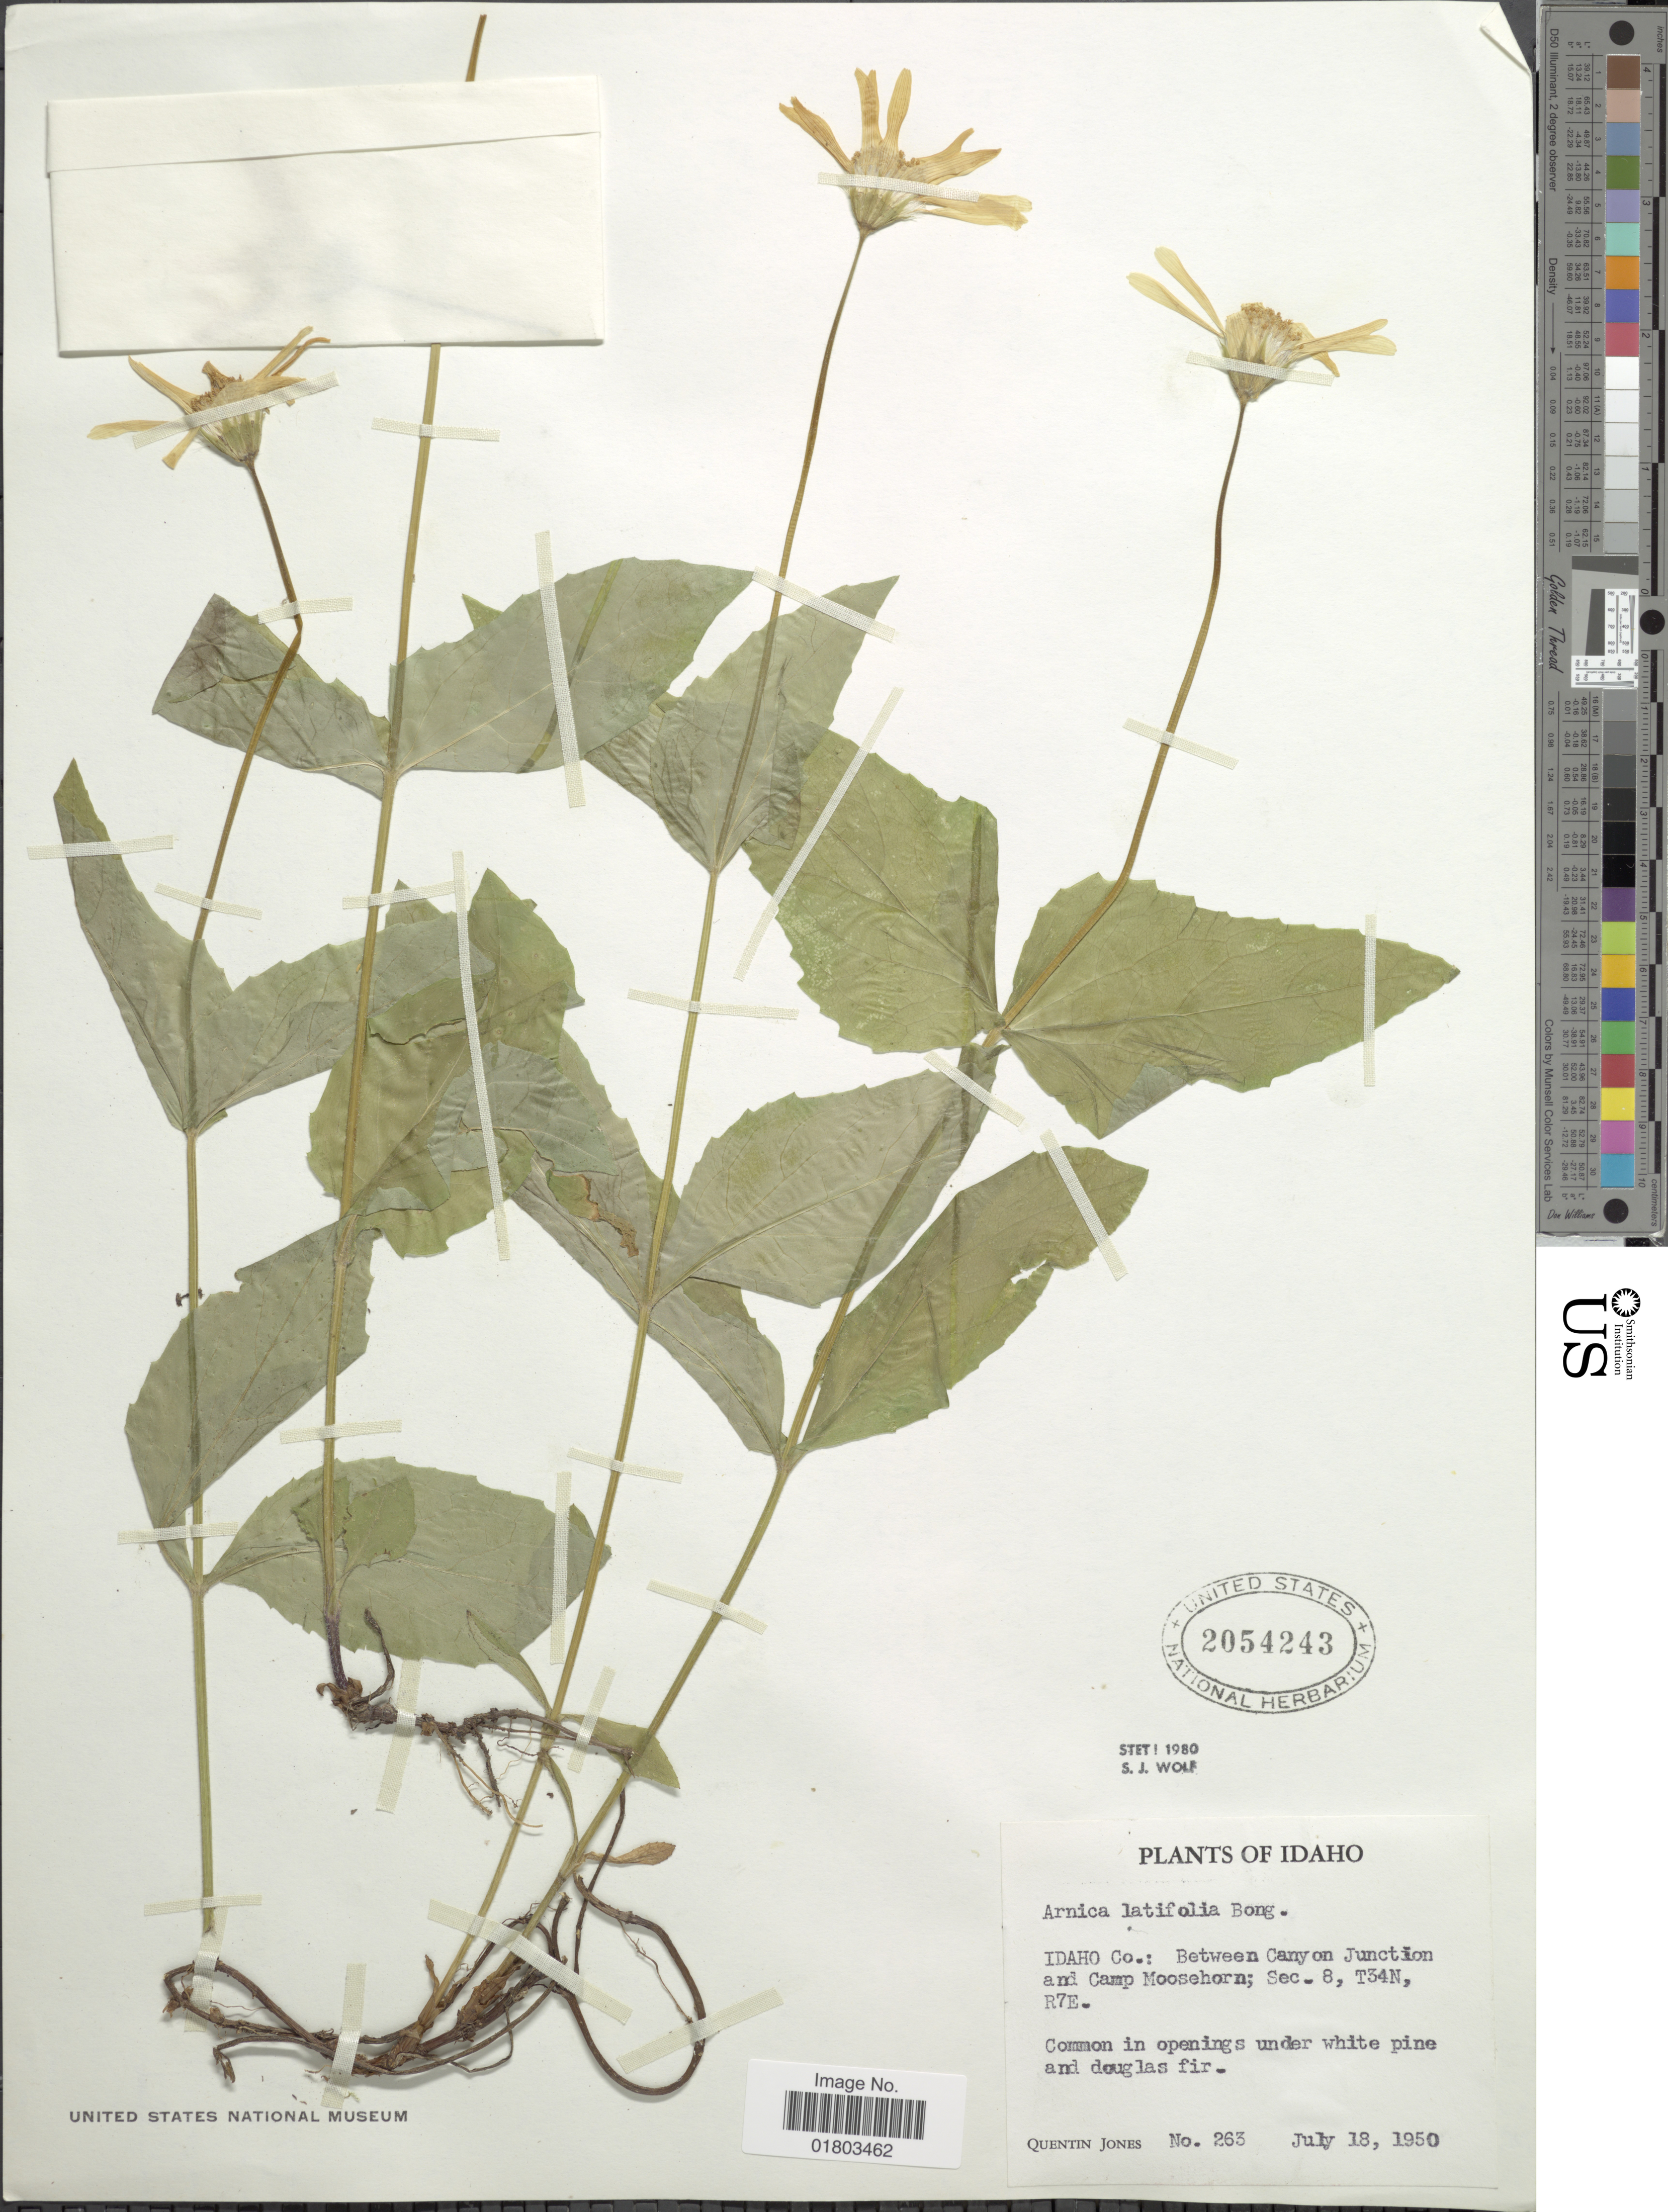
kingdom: Plantae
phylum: Tracheophyta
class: Magnoliopsida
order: Asterales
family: Asteraceae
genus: Arnica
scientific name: Arnica latifolia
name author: Bong.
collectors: Q. Jones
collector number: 263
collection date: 1950-07-18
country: United States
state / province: Idaho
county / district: Idaho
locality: Between Canyon Junction and Camp Moosehorn; Sec-8, T34N, R7E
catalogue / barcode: US 2054243